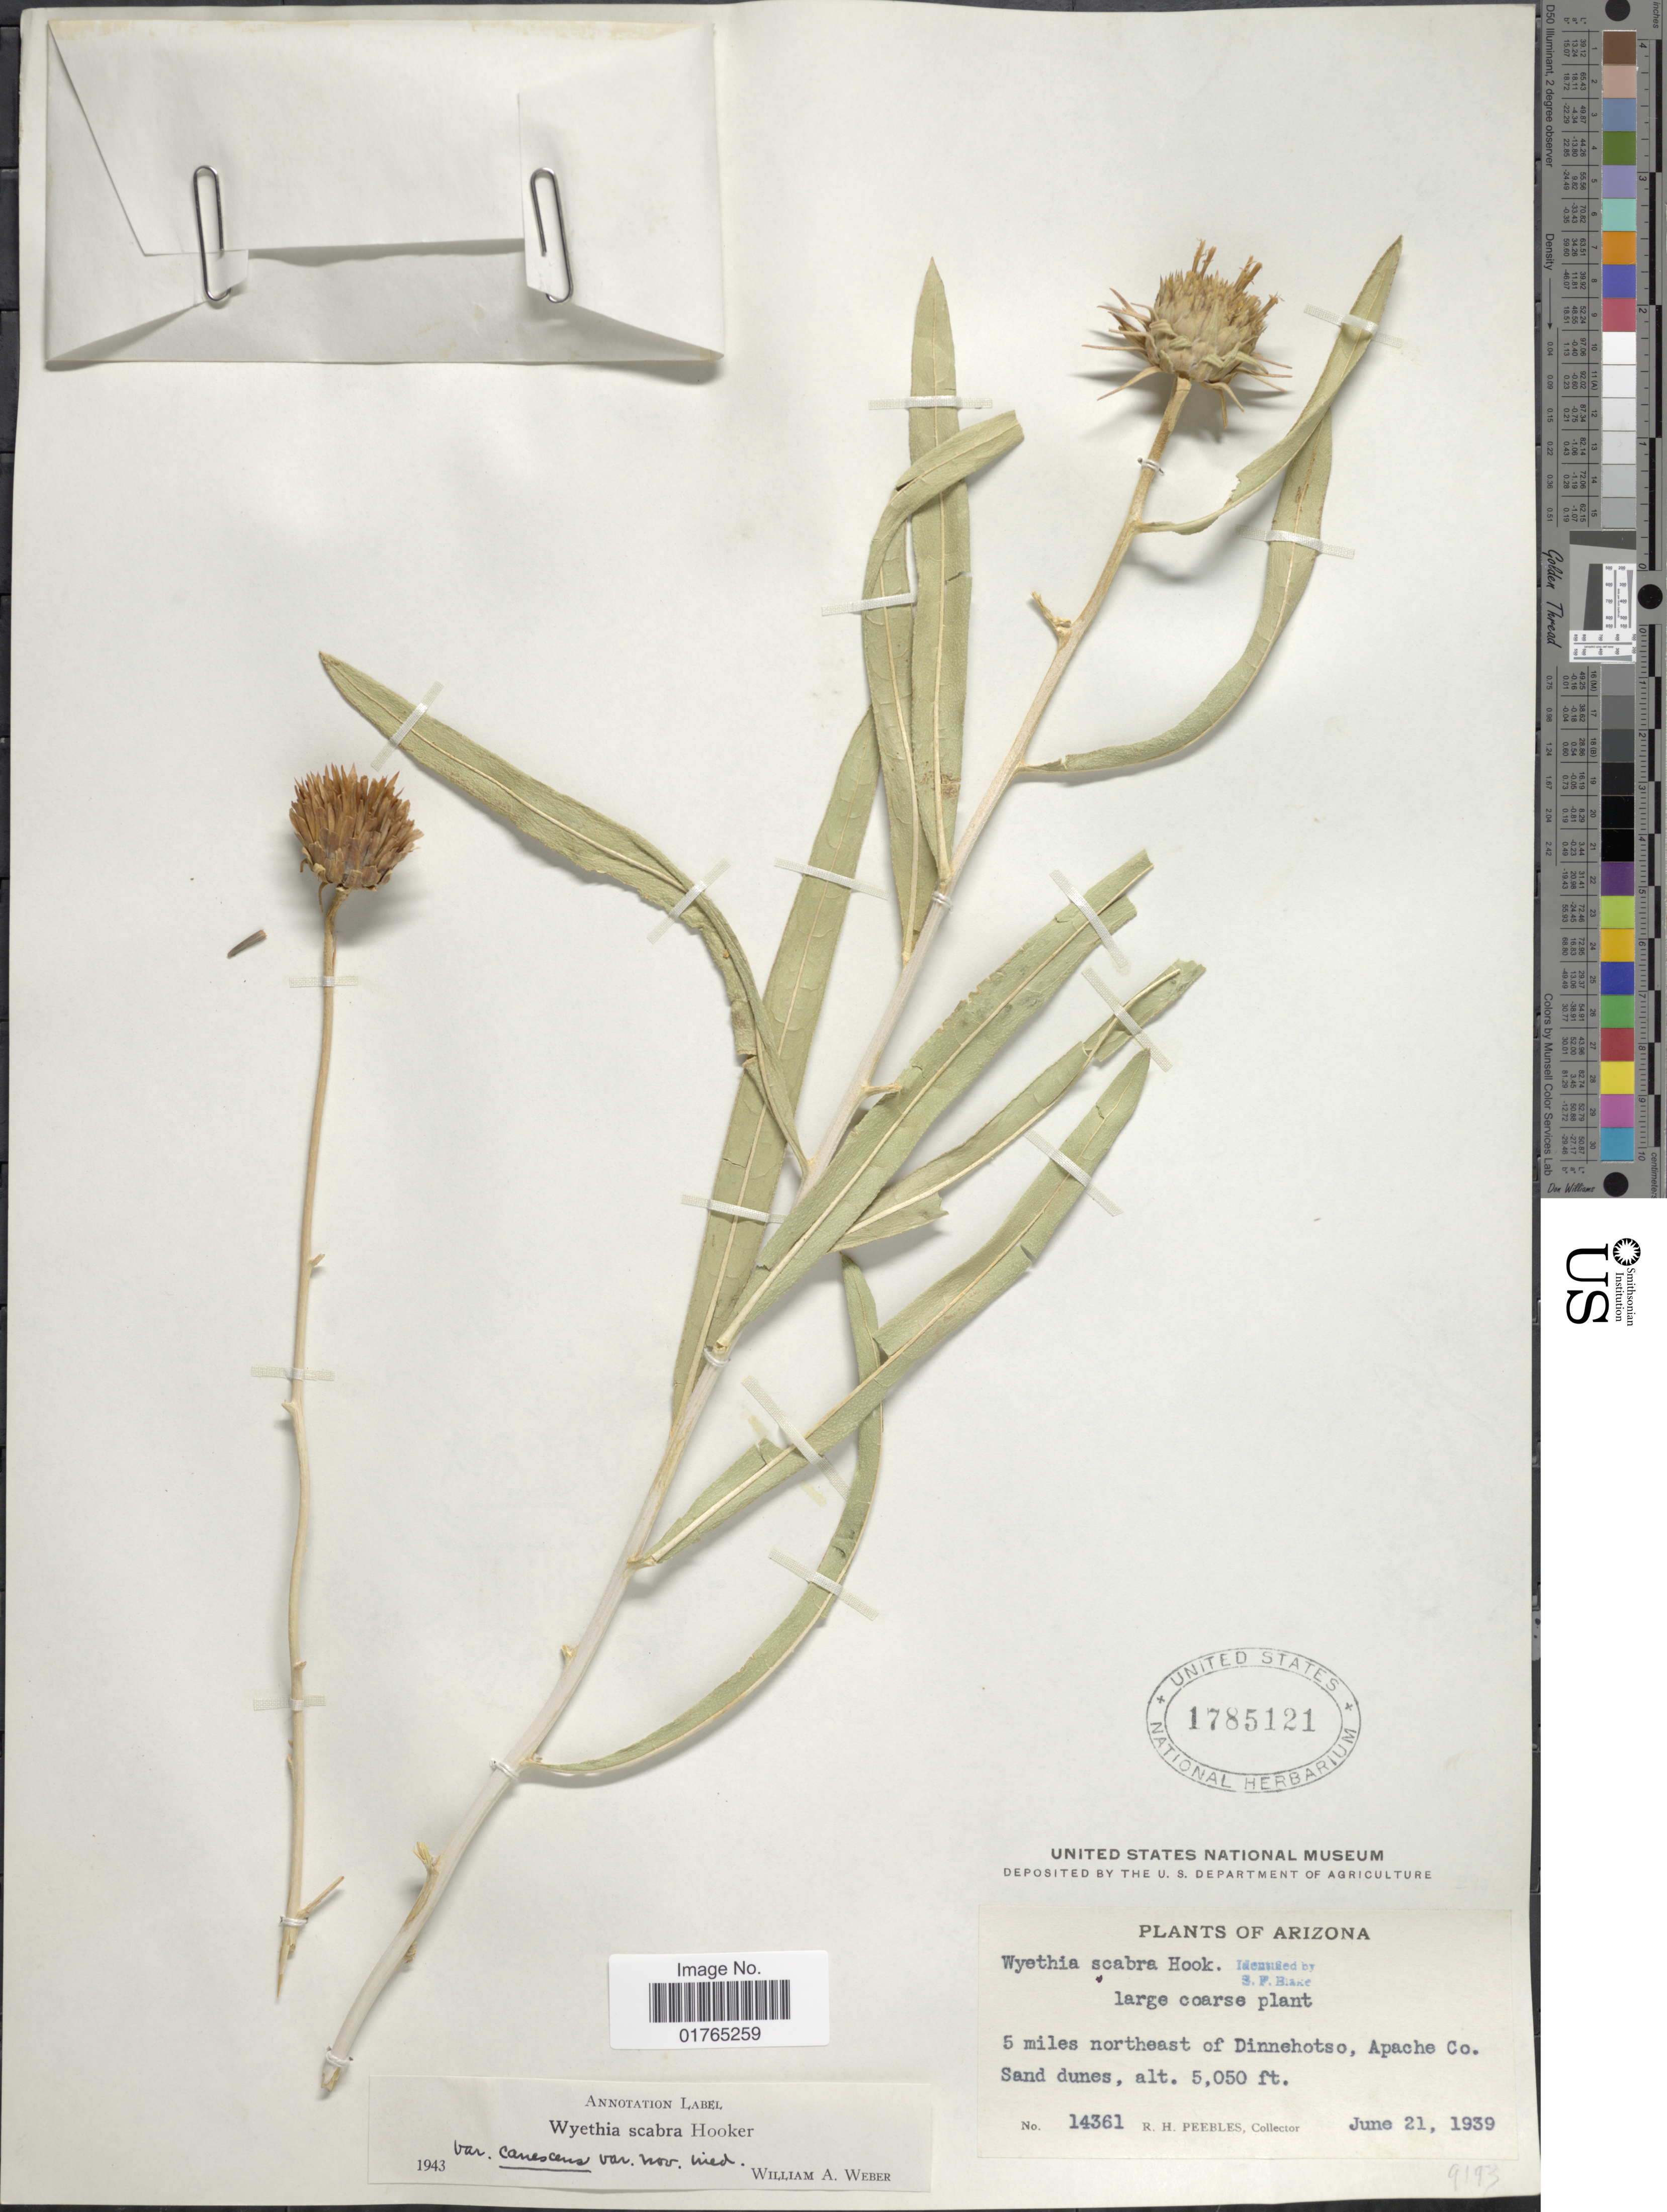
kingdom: Plantae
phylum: Tracheophyta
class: Magnoliopsida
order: Asterales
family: Asteraceae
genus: Wyethia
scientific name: Wyethia scabra var. canescens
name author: W.A. Weber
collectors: R. H. Peebles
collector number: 14361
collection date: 1939-06-21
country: United States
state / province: Arizona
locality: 5 miles northeast of Dinnehotso, Apache Co., Sand dunes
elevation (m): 1539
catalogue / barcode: US 1785121